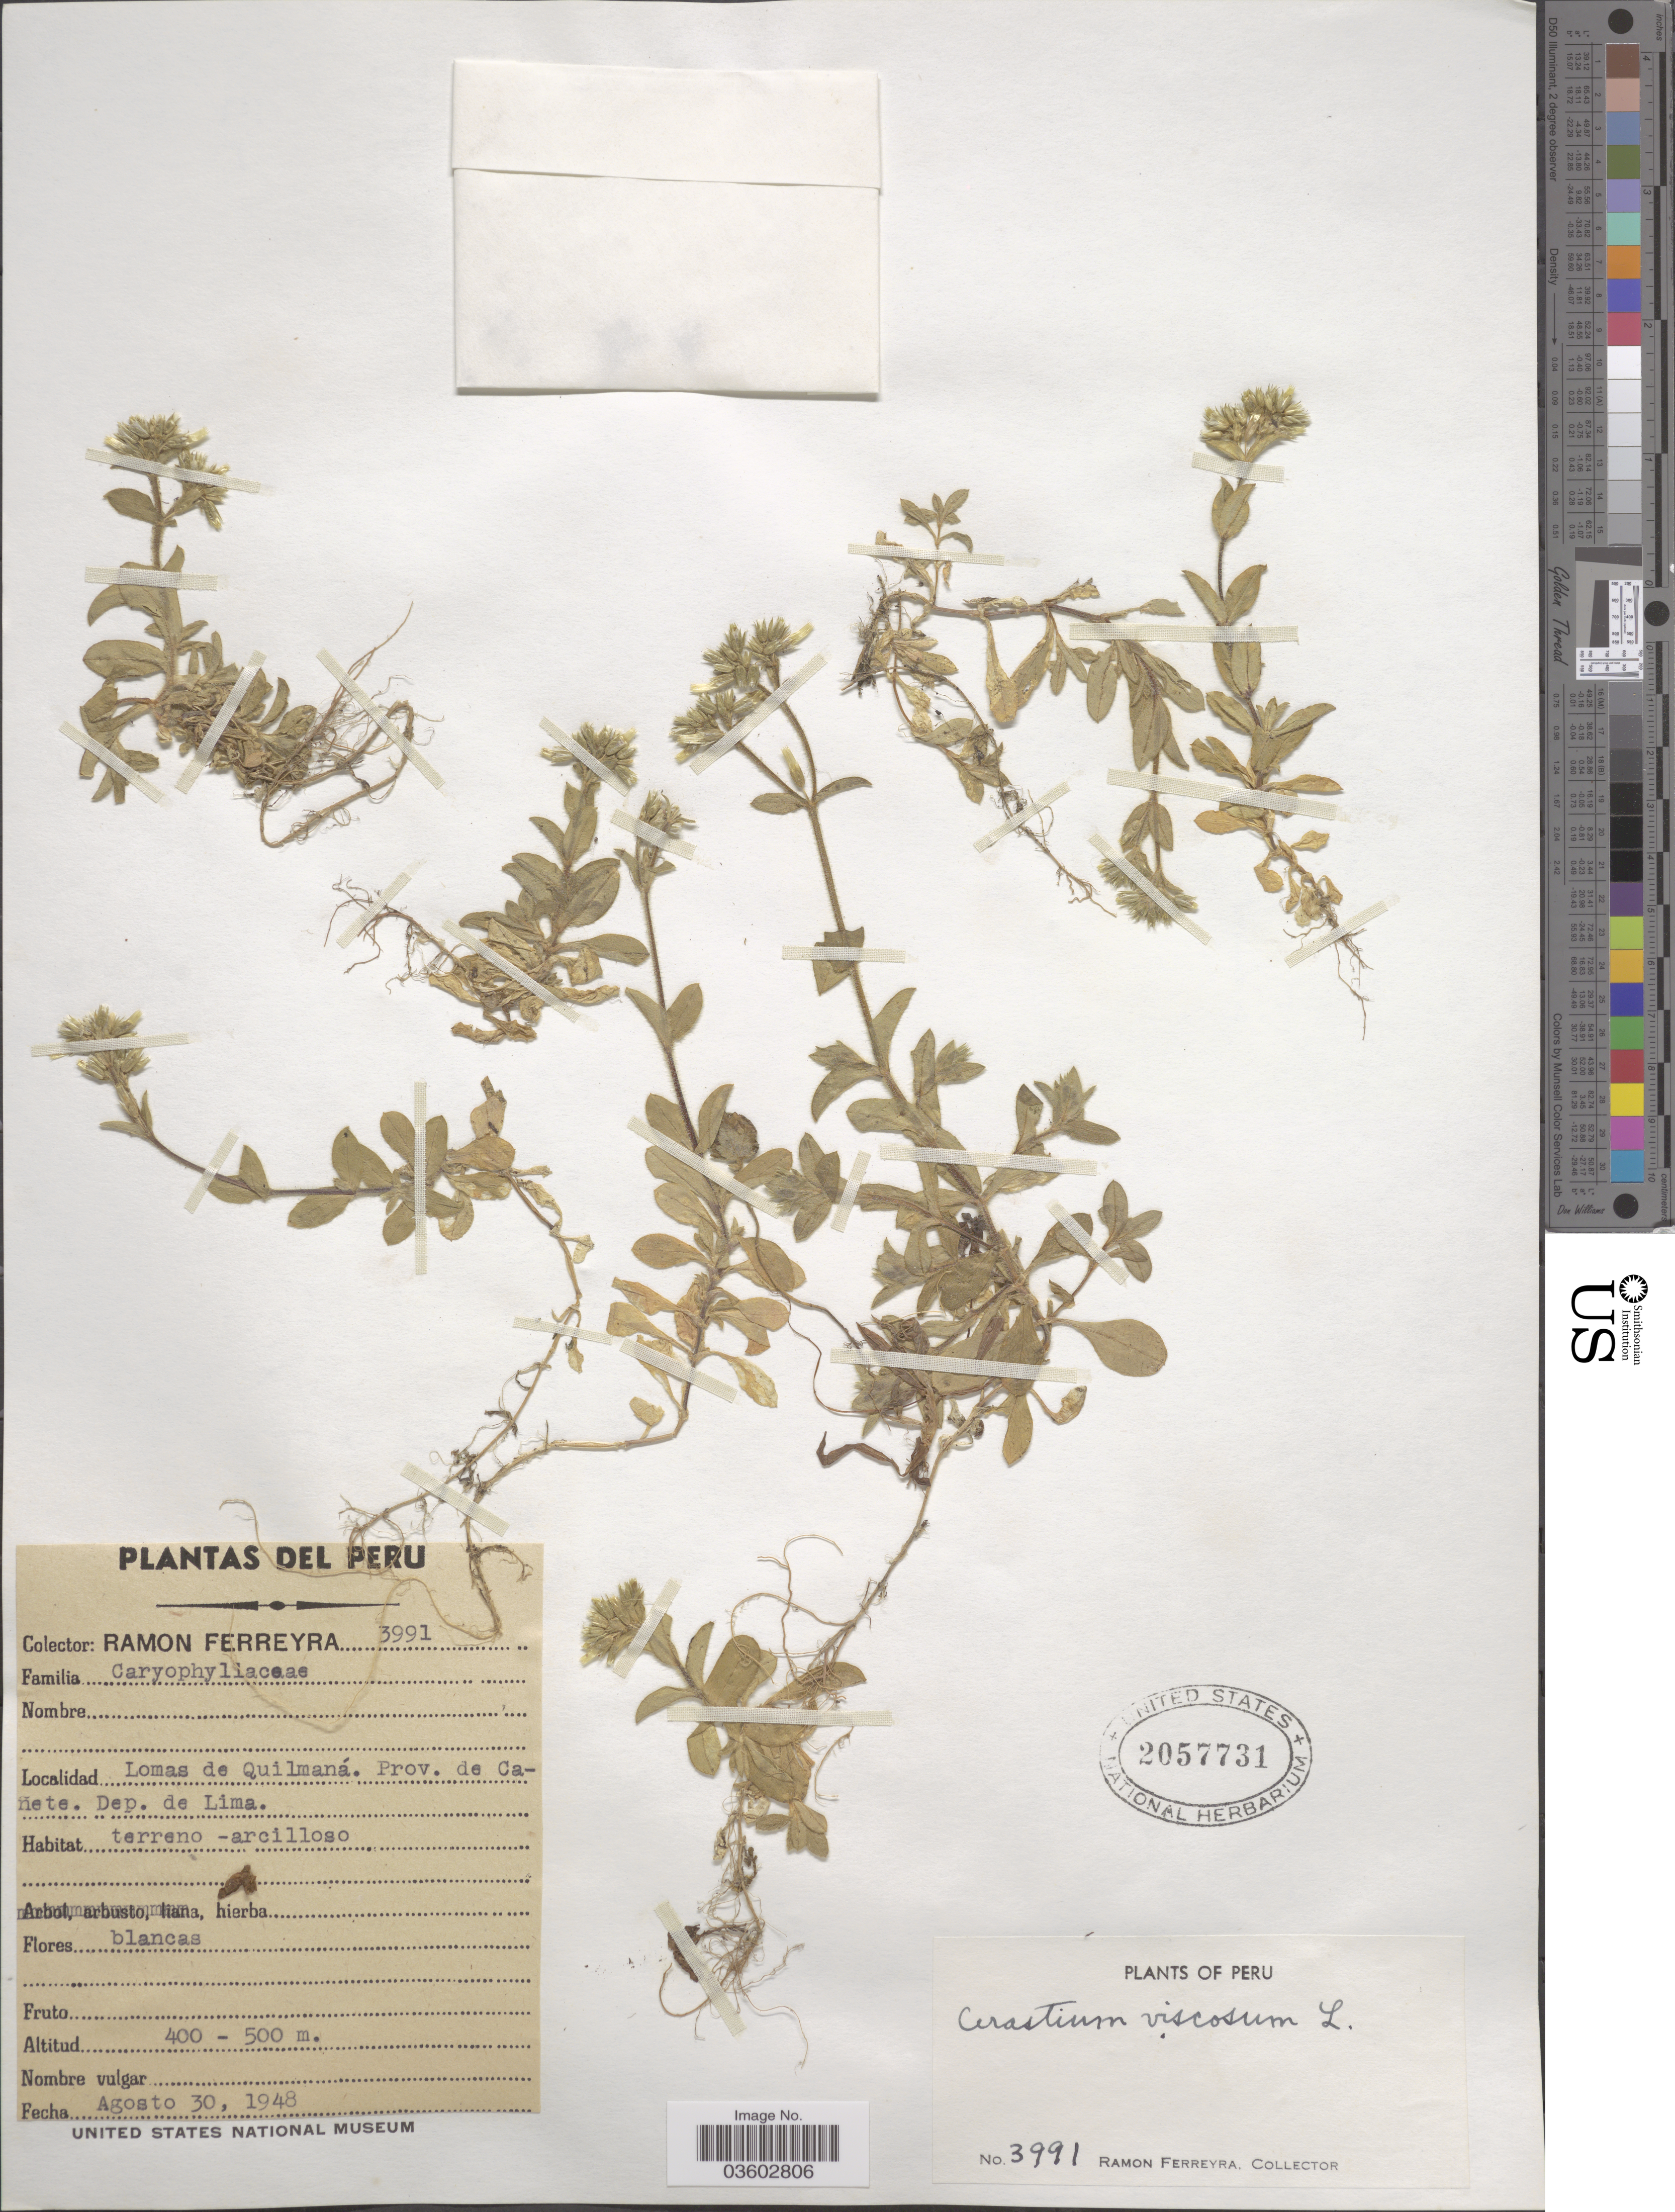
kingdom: Plantae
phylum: Tracheophyta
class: Magnoliopsida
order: Caryophyllales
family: Caryophyllaceae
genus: Cerastium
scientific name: Cerastium viscosum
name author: L.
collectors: R. A. Ferreyra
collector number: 3991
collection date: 1948-08-30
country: Peru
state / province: Lima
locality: Lomas de Quilmaná. Prov. de Cañete. Dep. de Lima.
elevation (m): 400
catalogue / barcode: US 2057731